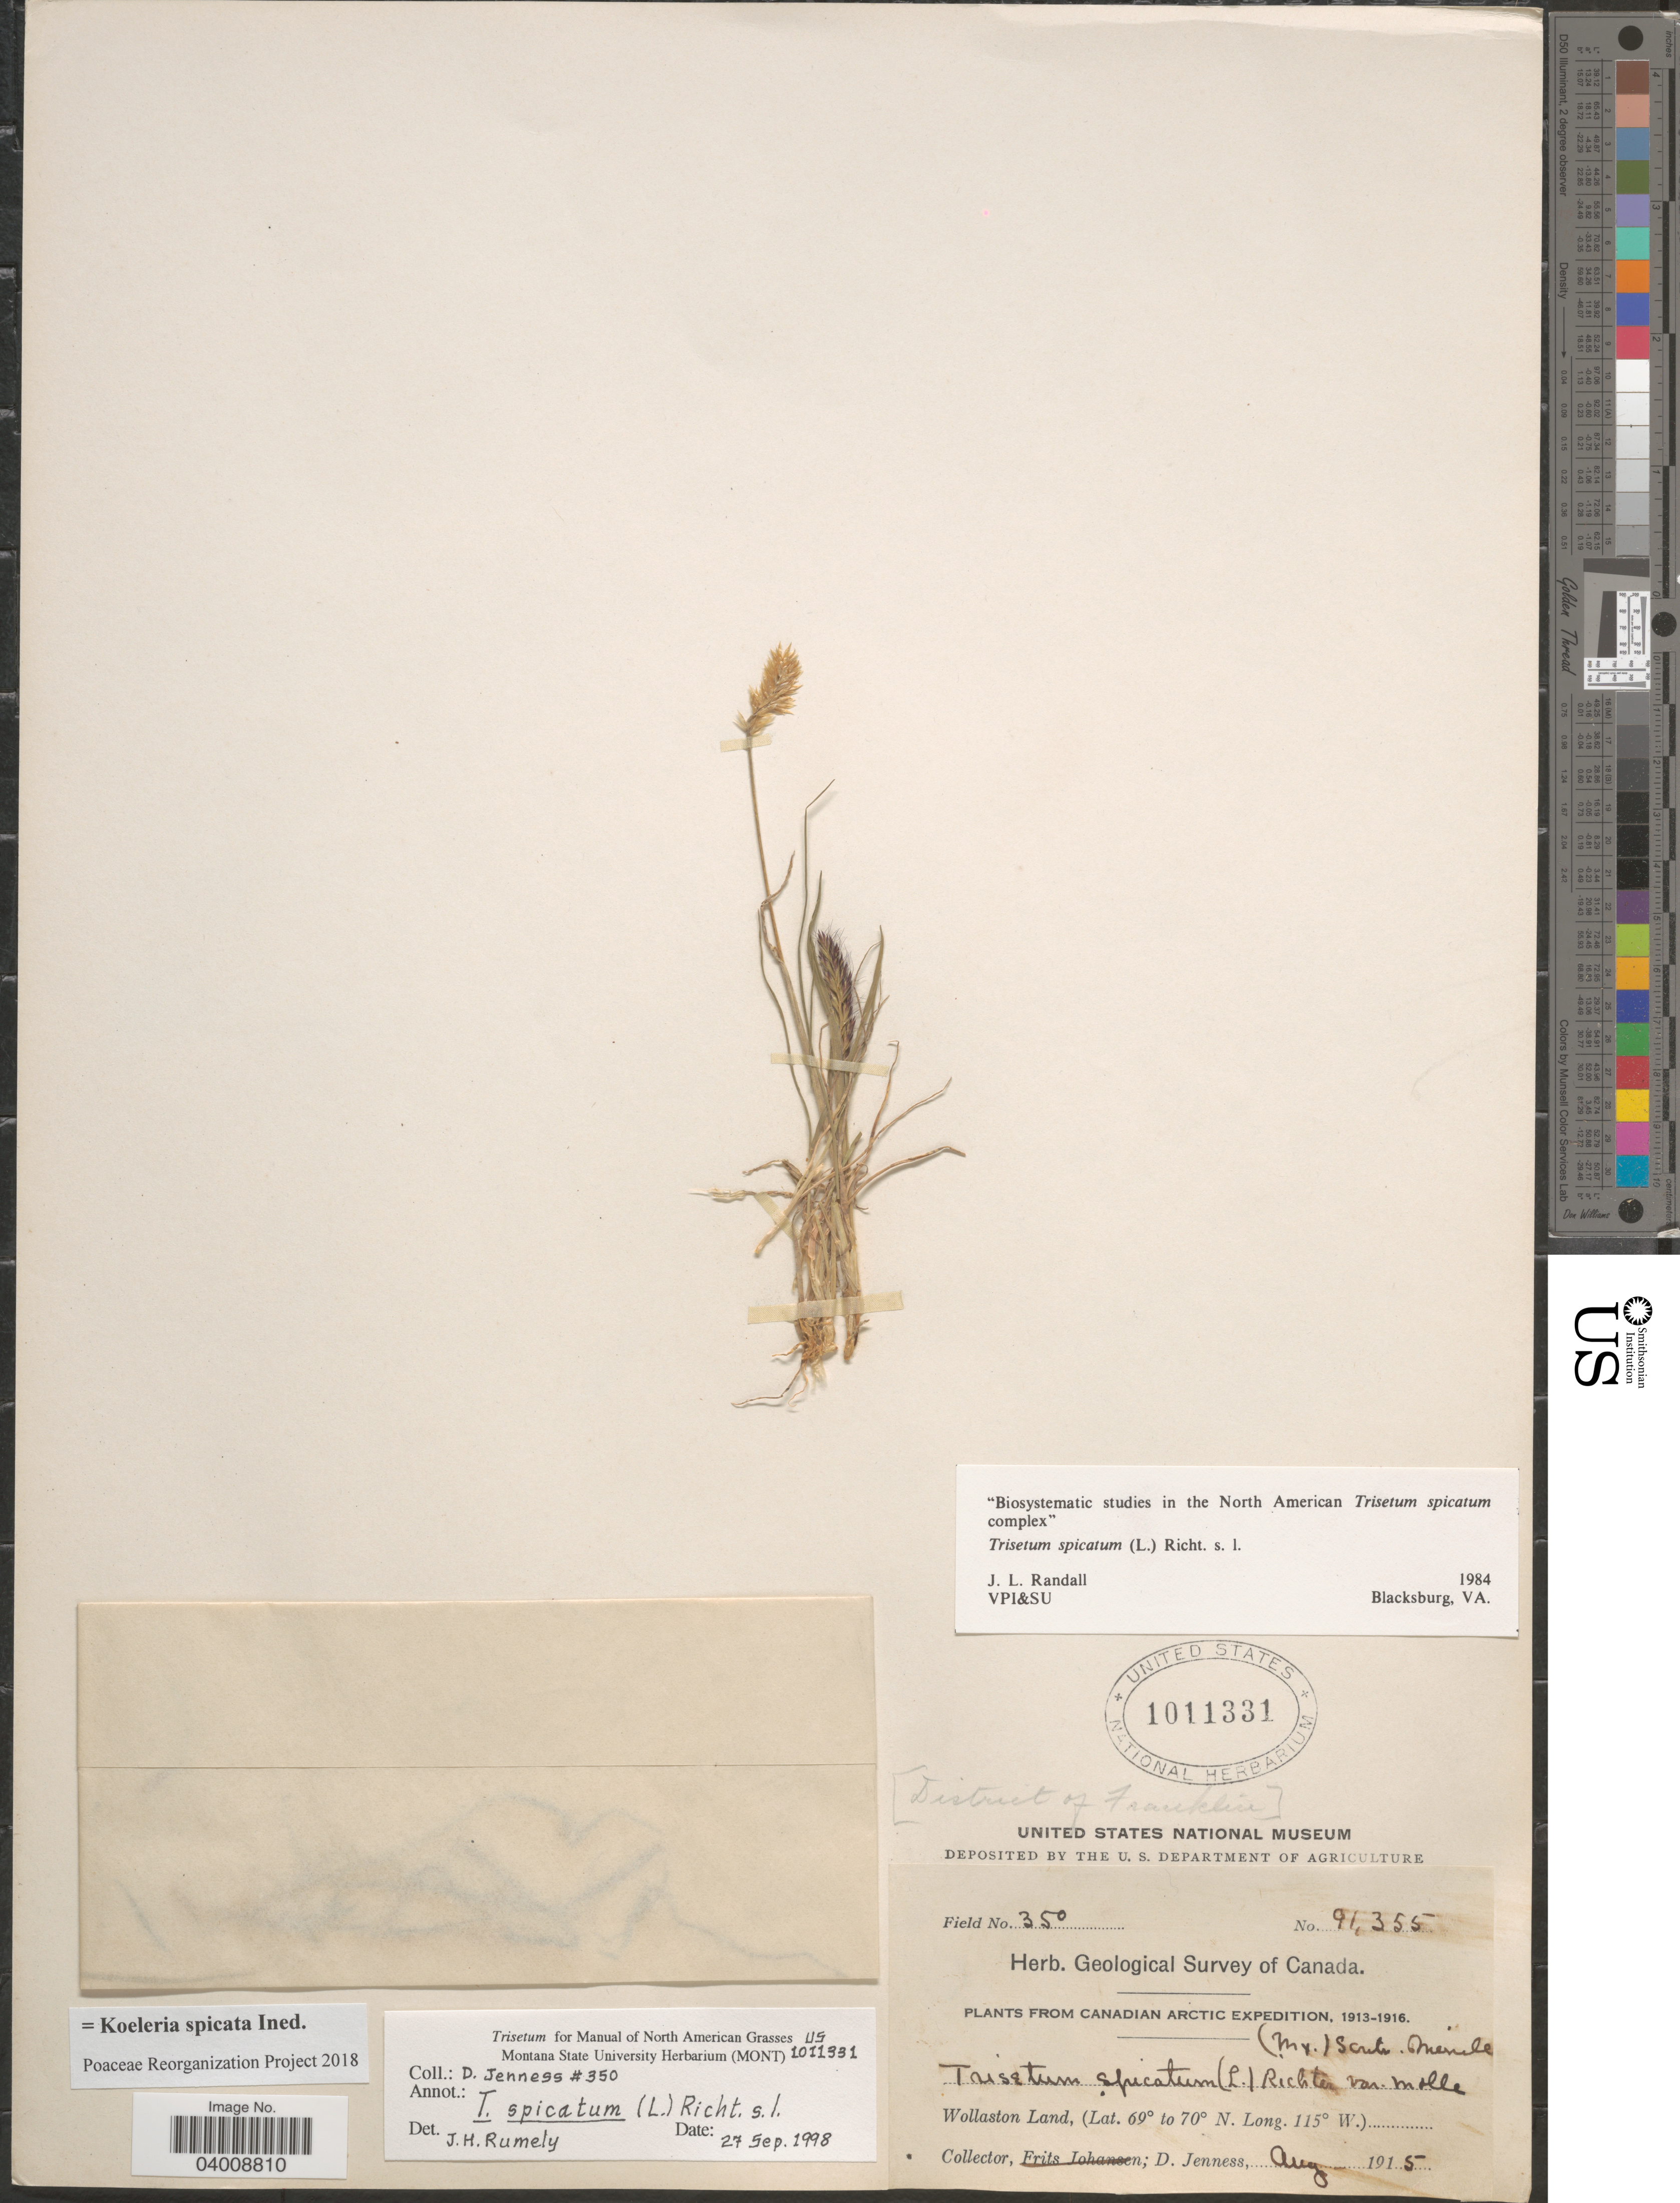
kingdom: Plantae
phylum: Tracheophyta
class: Liliopsida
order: Poales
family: Poaceae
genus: Koeleria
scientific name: Koeleria spicata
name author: (L.) Barberá et al.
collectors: D. Jenness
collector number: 350/91355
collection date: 1915-08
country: Canada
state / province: Northwest Territories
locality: [District of Franklin]. Wollaston Land.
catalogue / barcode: US 1011331